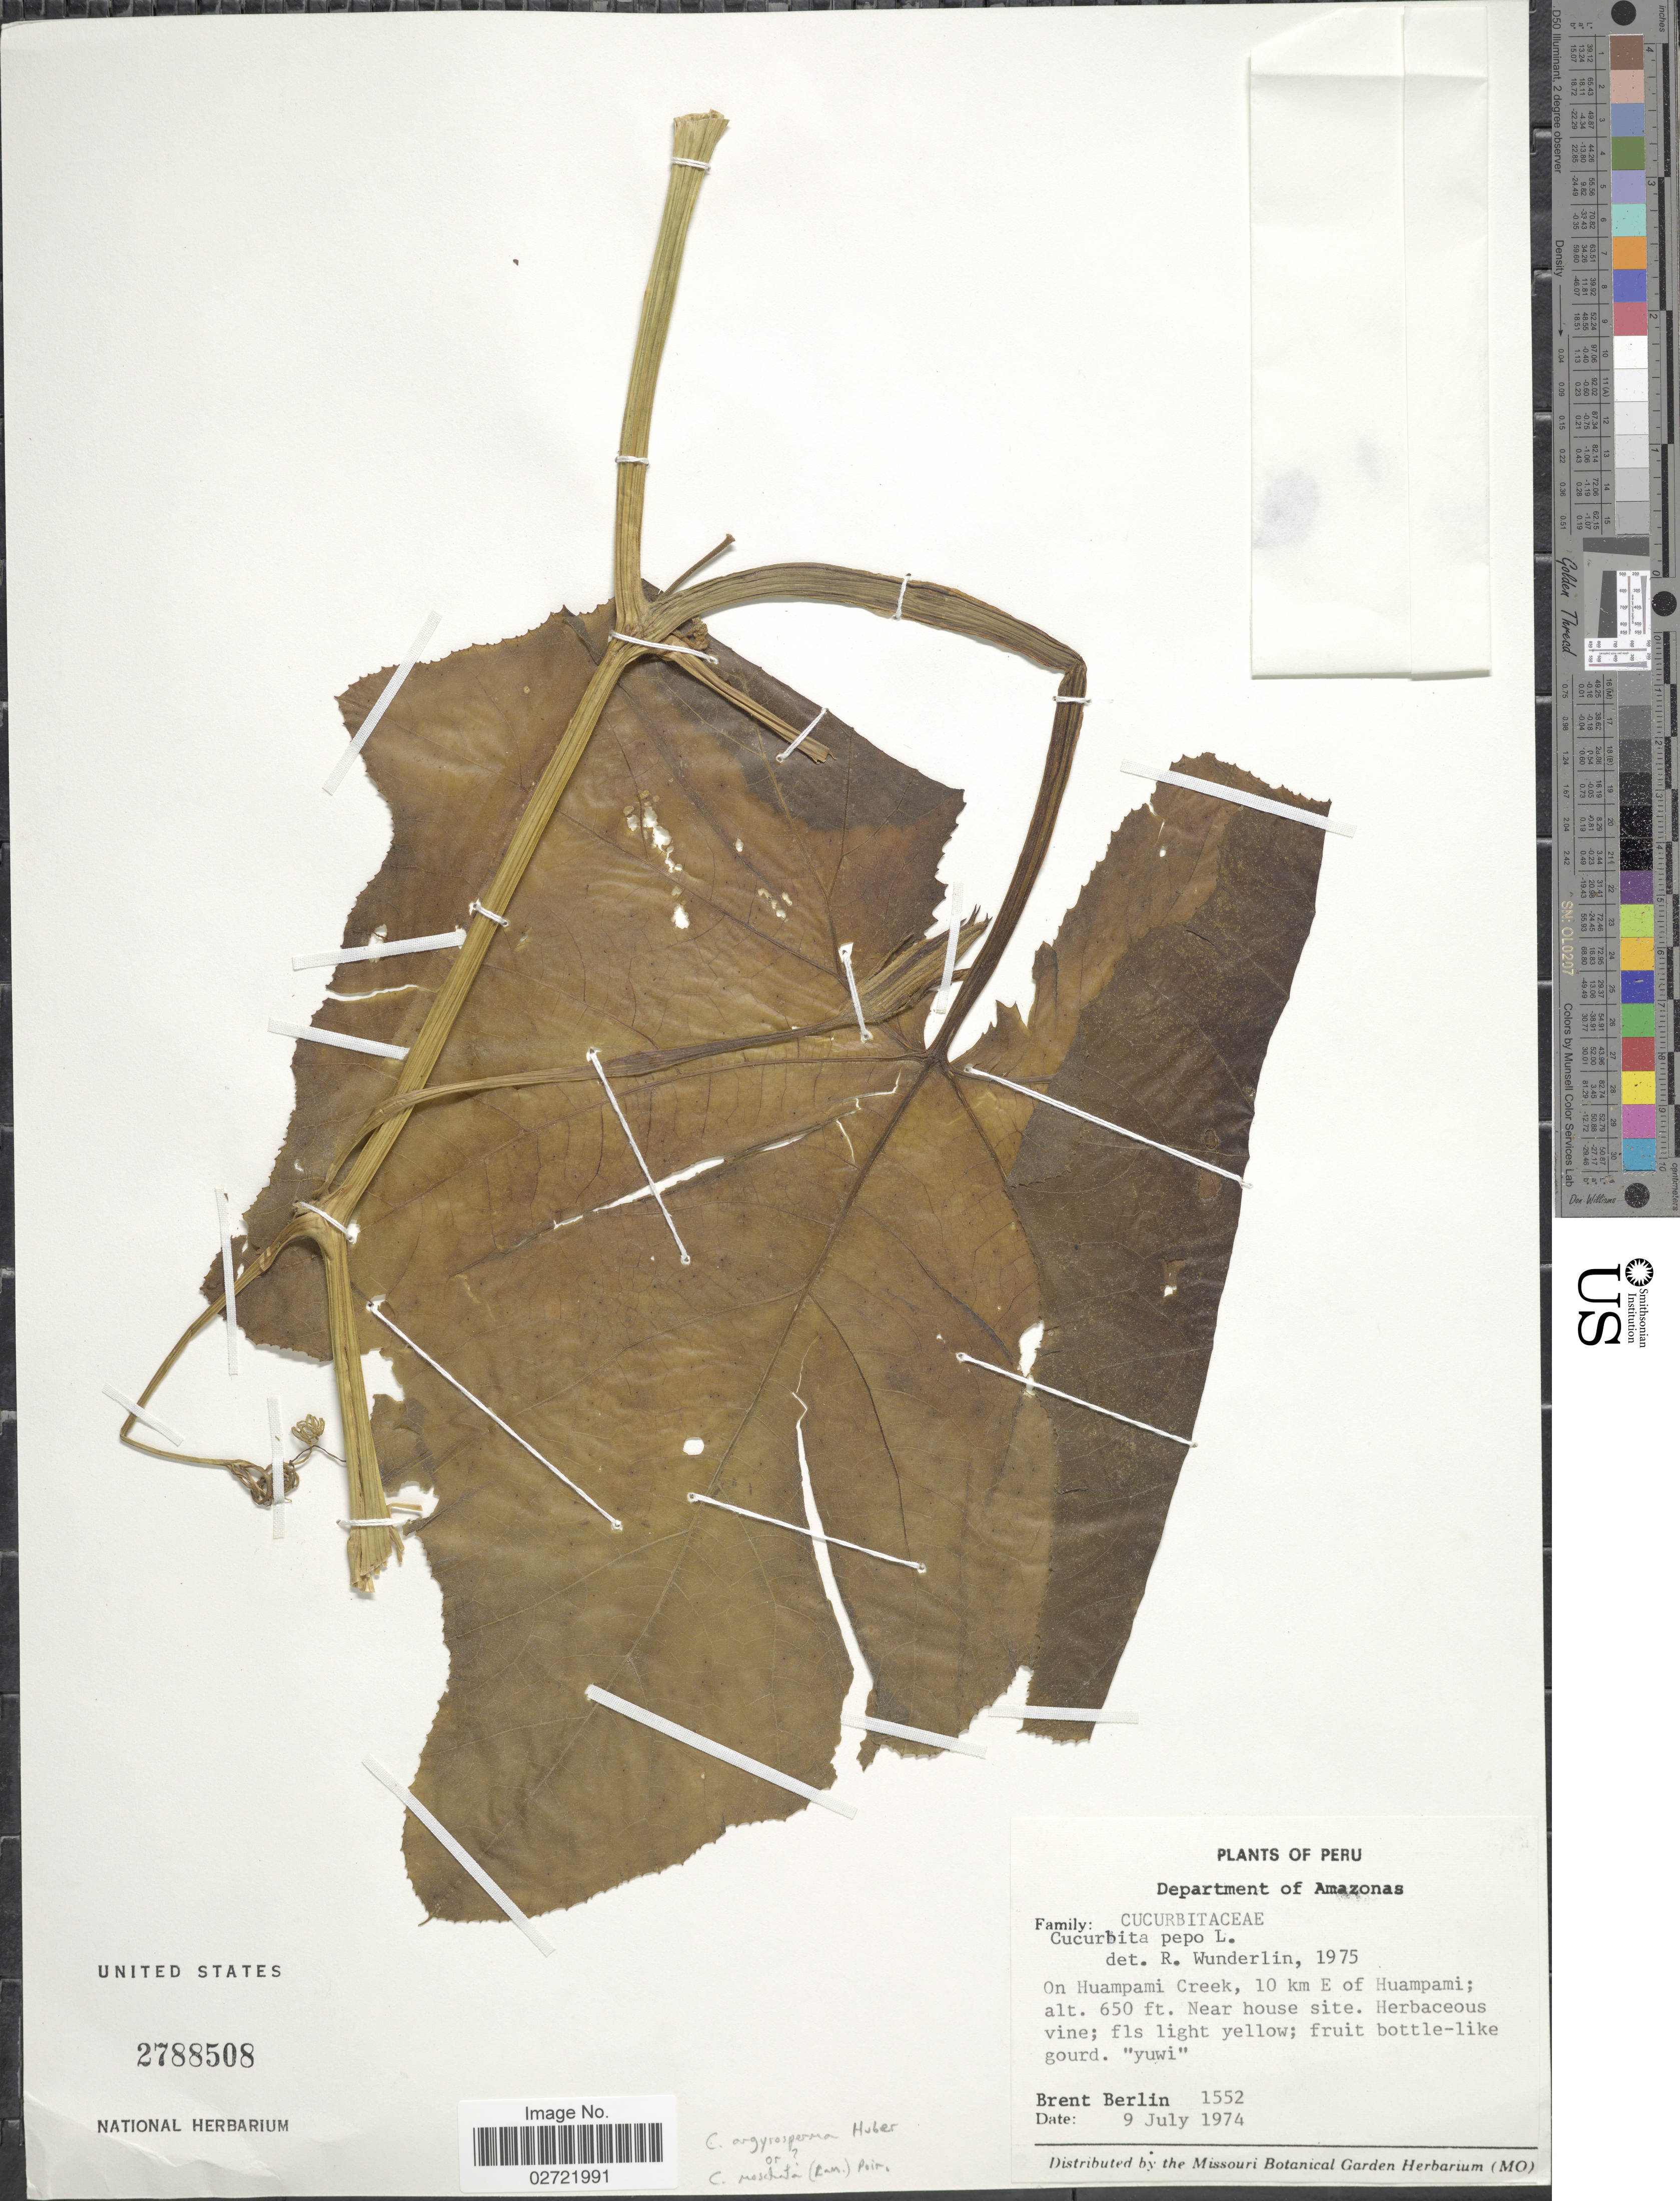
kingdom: Plantae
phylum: Tracheophyta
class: Magnoliopsida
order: Cucurbitales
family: Cucurbitaceae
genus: Cucurbita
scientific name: Cucurbita argyrosperma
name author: K. Koch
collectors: B. Berlin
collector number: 1552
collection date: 1974-07-09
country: Peru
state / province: Amazonas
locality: On Huampami Creek, 10 km E of Huampami. Near hoise site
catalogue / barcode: US 2788508